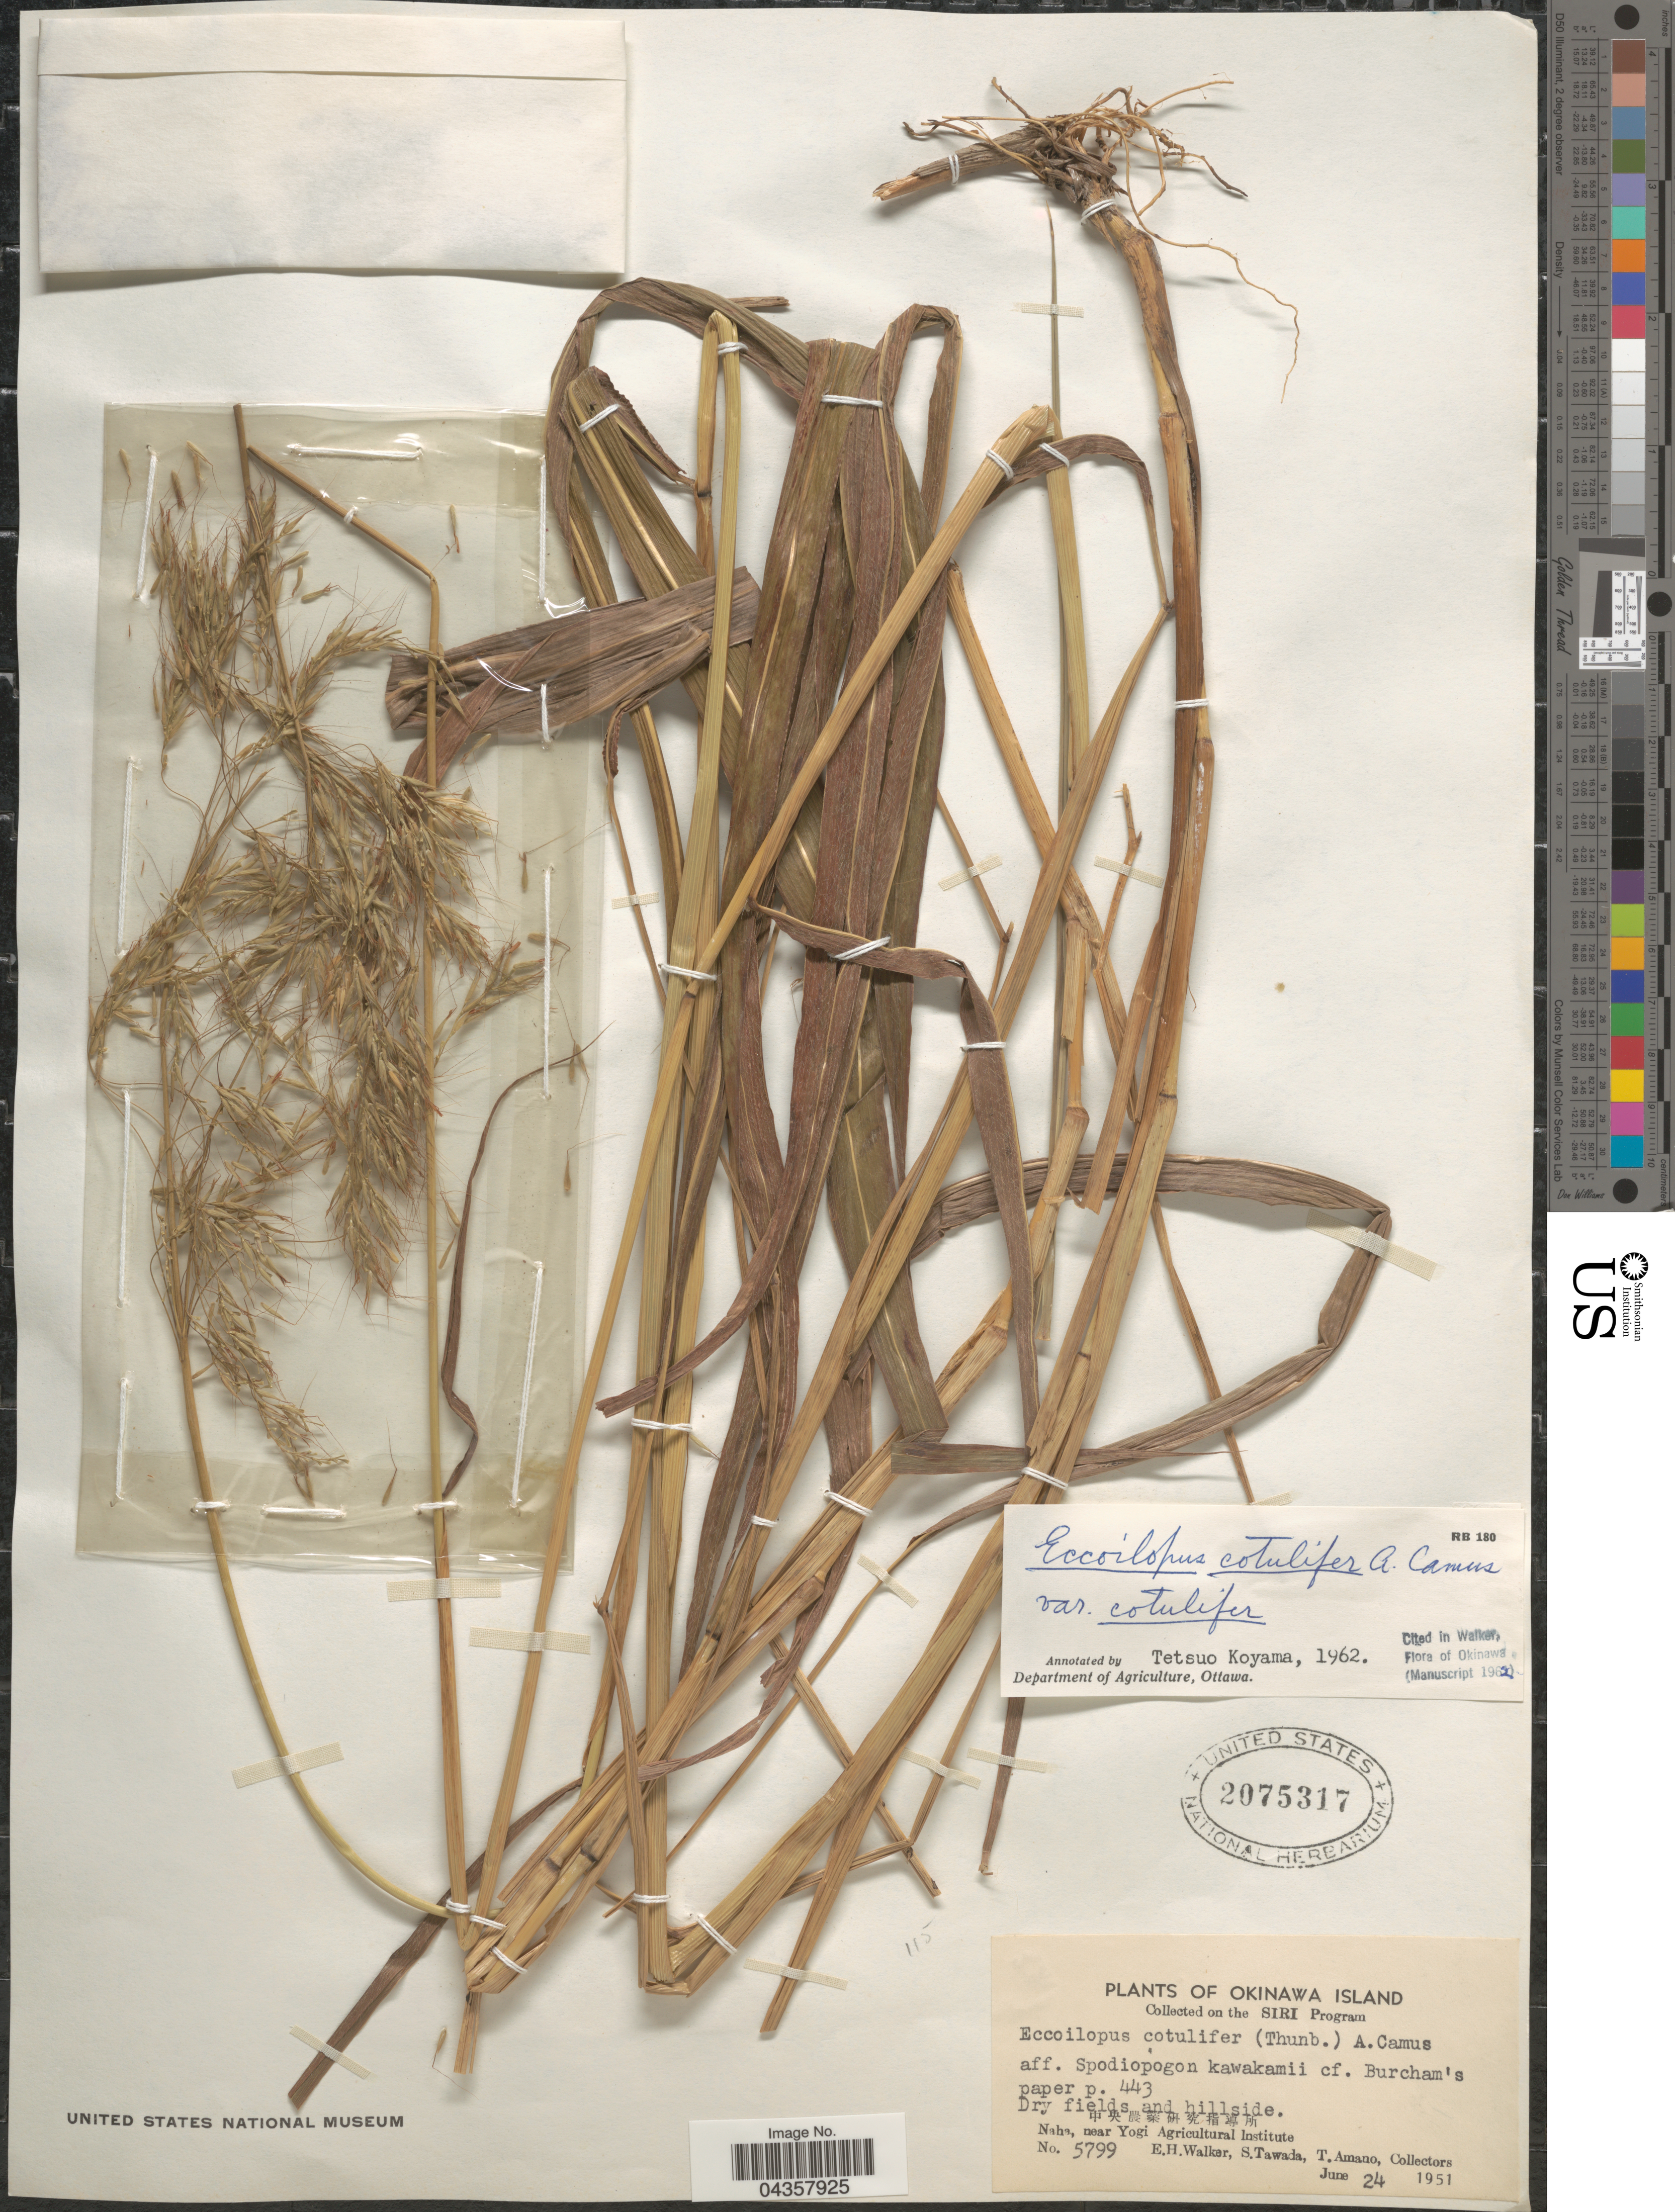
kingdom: Plantae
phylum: Tracheophyta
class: Liliopsida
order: Poales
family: Poaceae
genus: Spodiopogon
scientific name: Spodiopogon cotulifer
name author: (Thunb.) Hack.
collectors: E. H. Walker, S. Tawada & T. Amano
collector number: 5799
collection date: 1951-06-24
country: Japan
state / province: Okinawa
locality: Okinawa Island. Dry fields and hillside. X. Naha, near Yogi Agricultural Institute.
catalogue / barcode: US 2075317